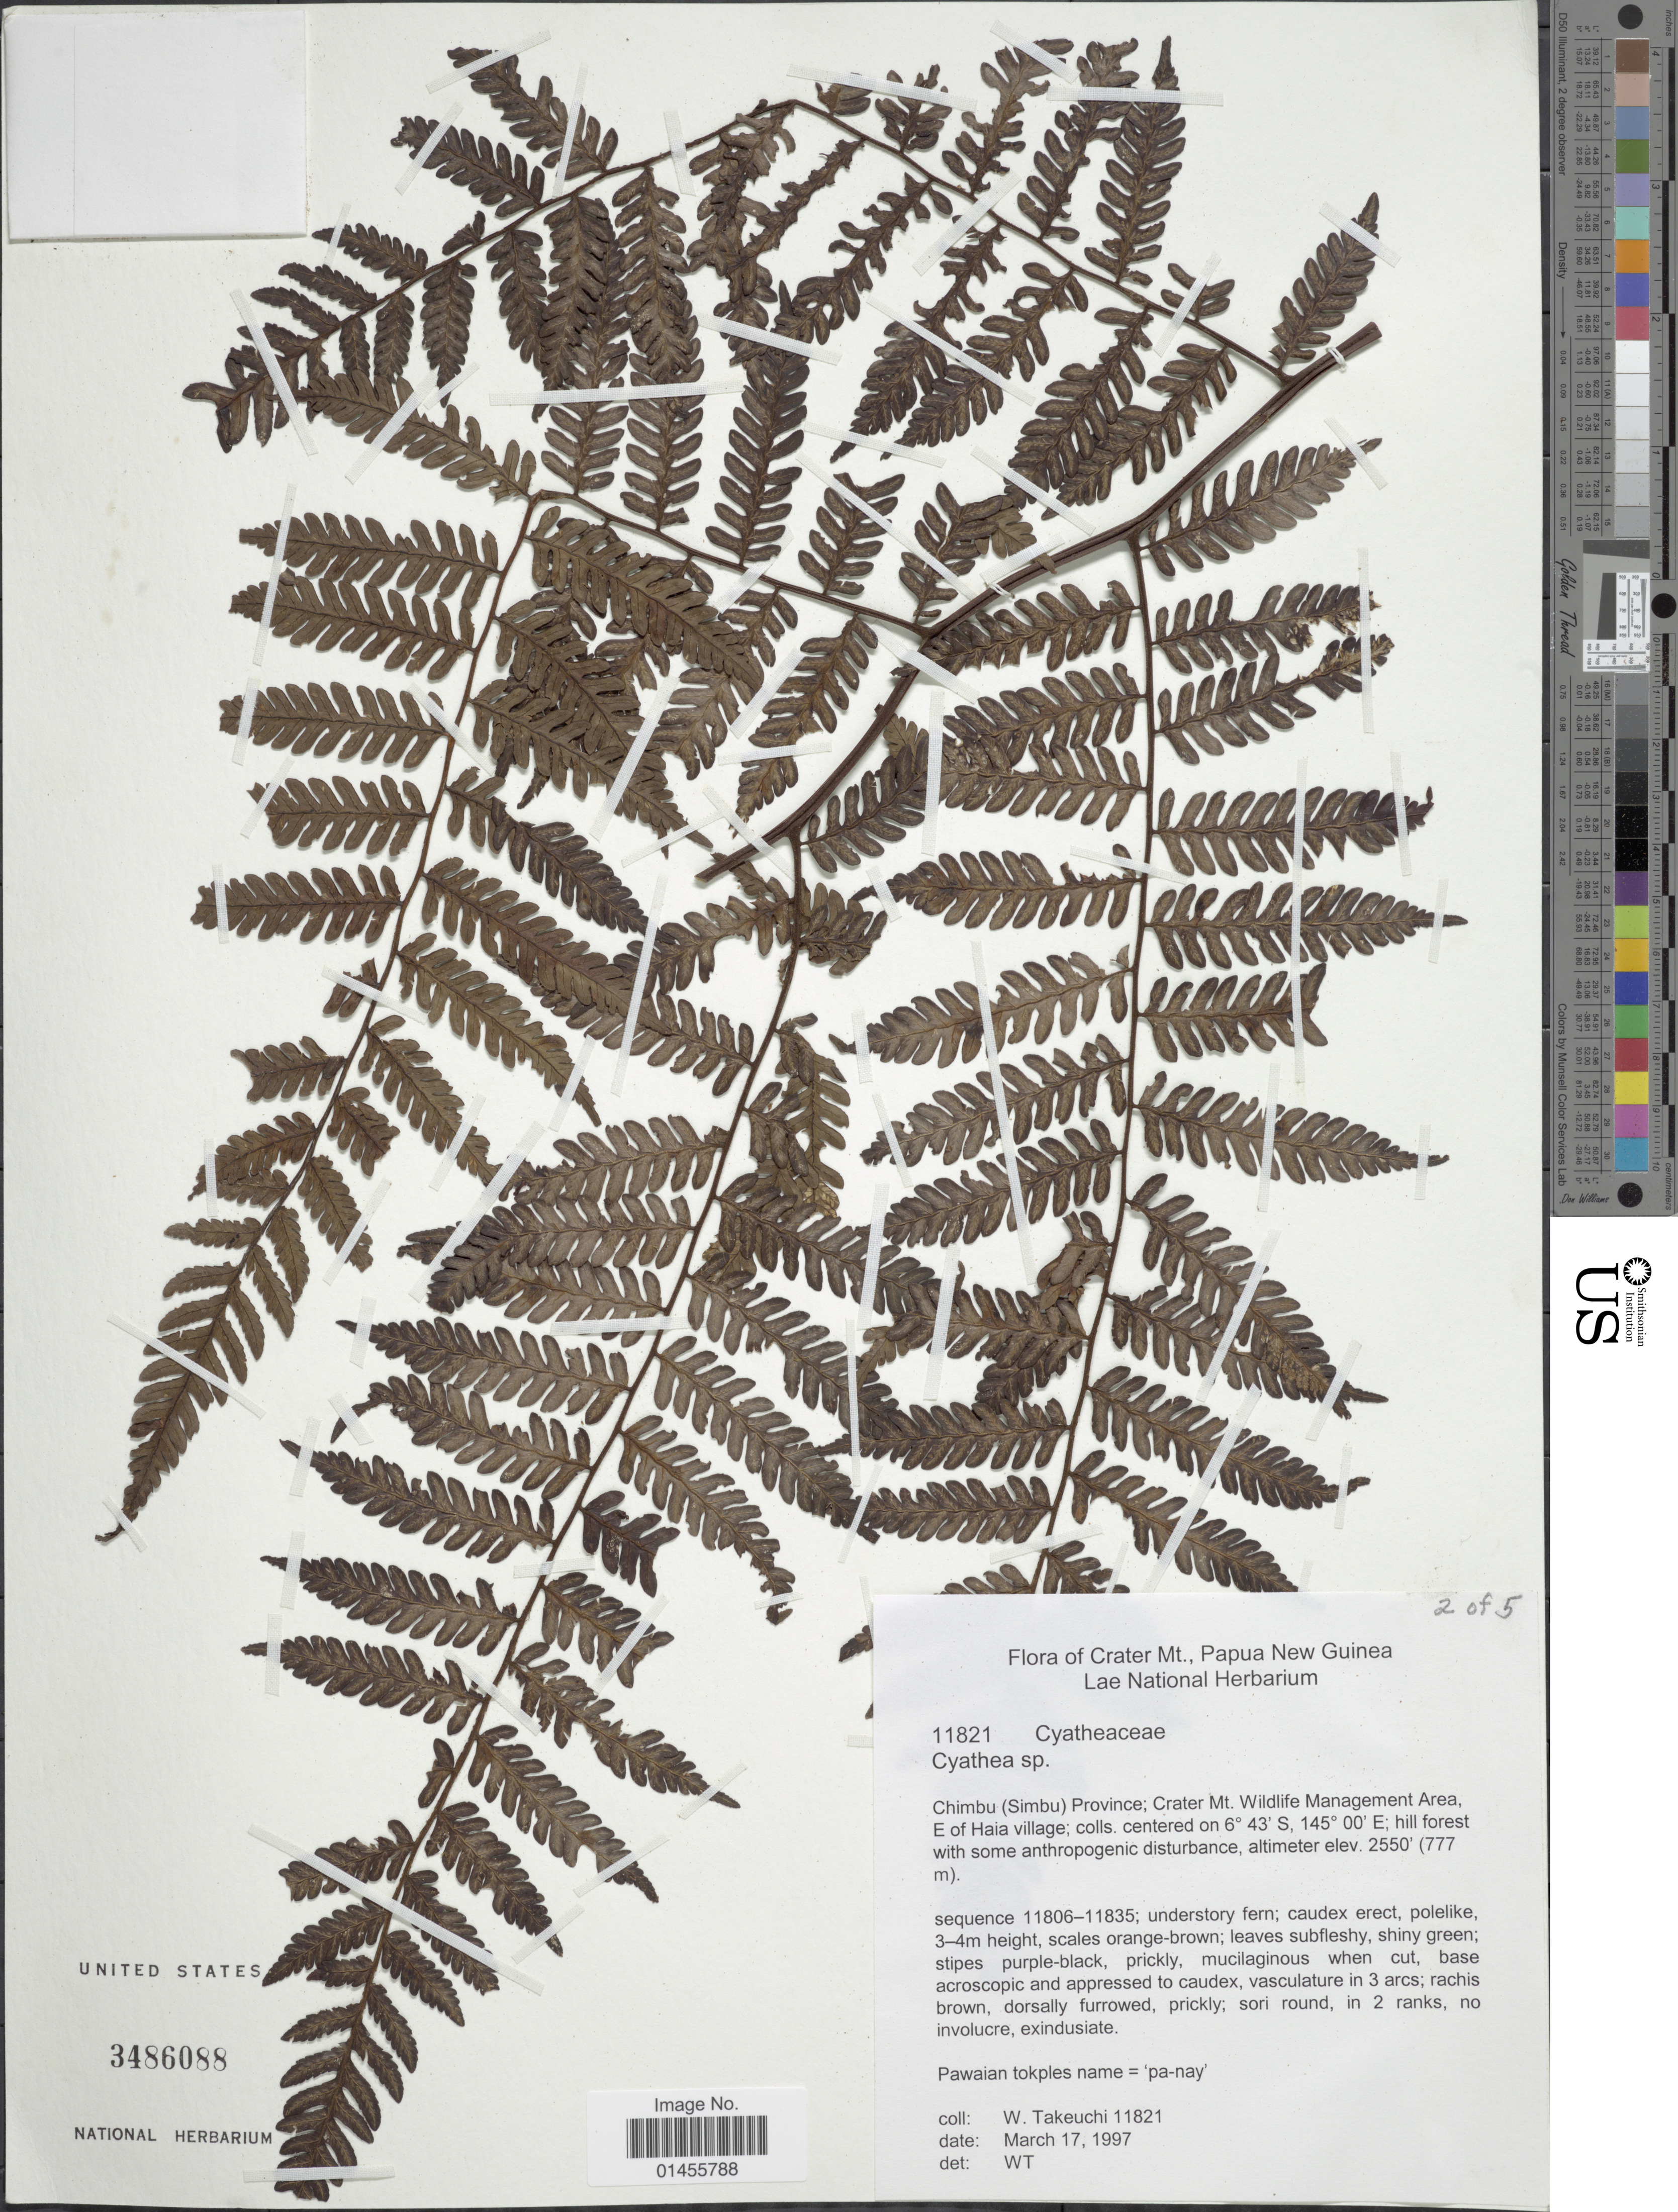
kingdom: Plantae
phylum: Tracheophyta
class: Polypodiopsida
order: Cyatheales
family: Cyatheaceae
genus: Alsophila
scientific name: Alsophila sp.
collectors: W. Takeuchi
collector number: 11821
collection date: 1997-03-17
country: Papua New Guinea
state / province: Chimbu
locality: Chimbu (Simbu) Province; crater Mt. Wildlife Management Area, E. of Haia village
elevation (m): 777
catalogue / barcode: US 3486088